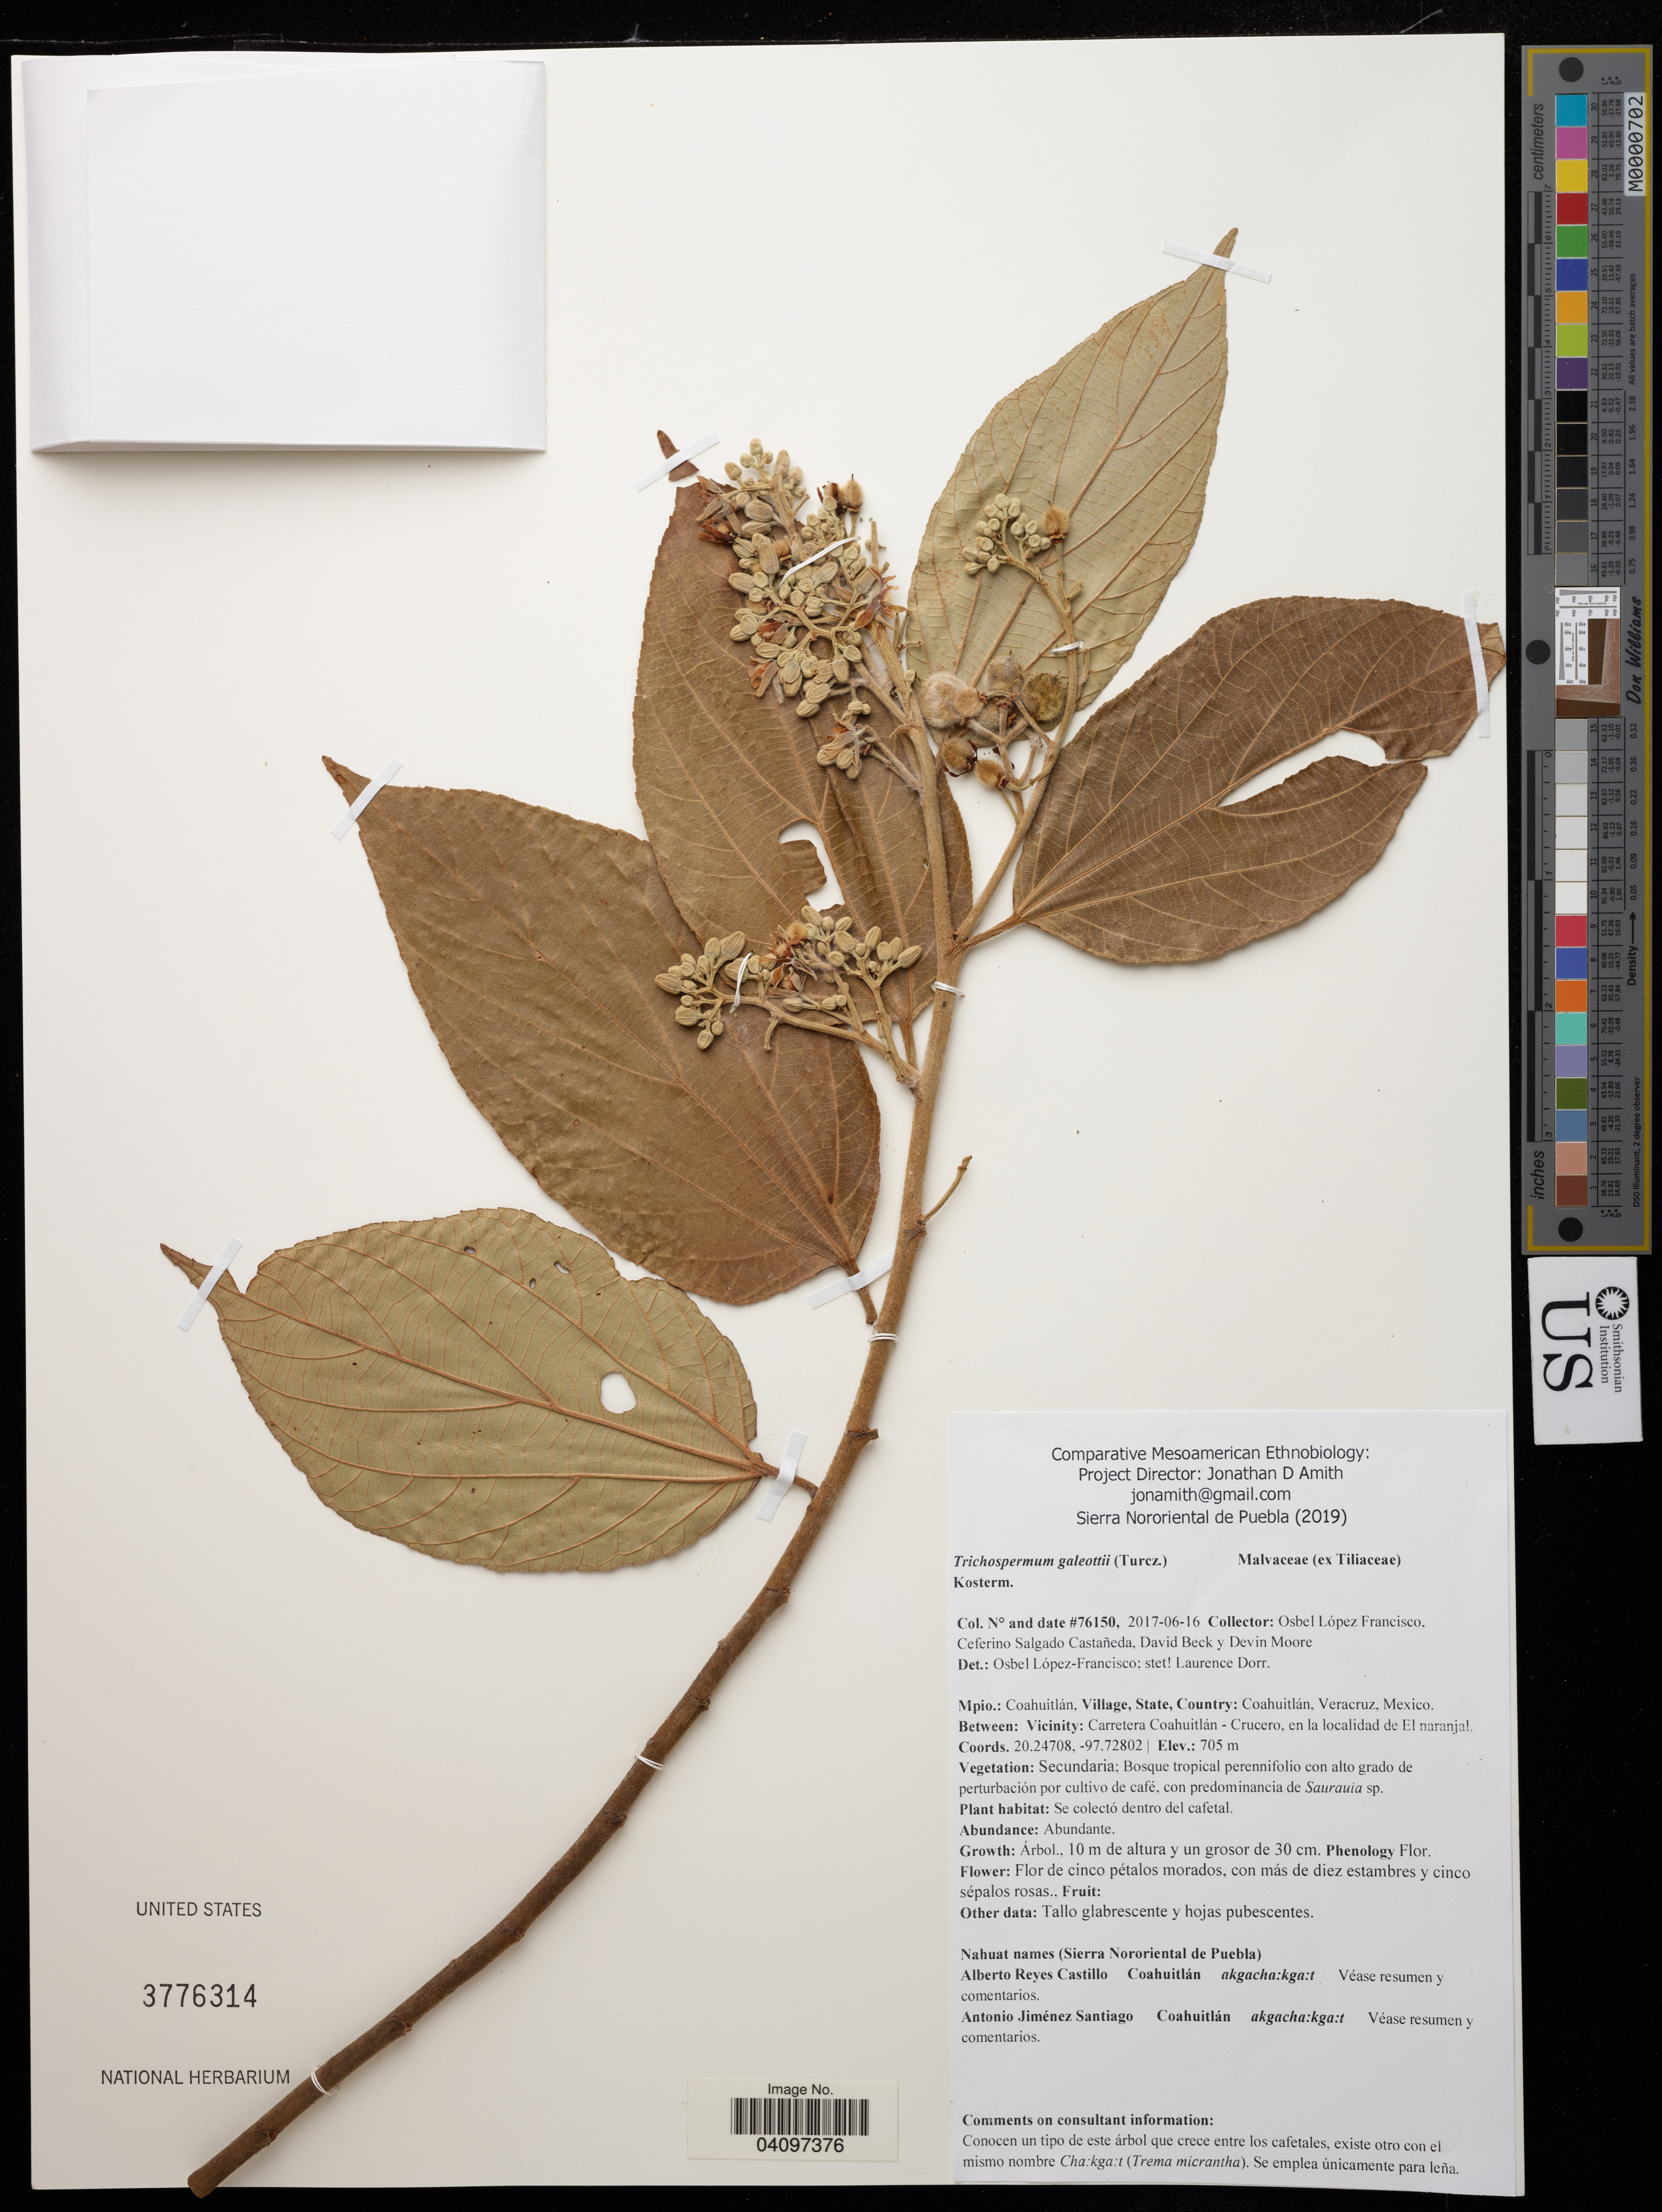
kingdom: Plantae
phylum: Tracheophyta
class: Magnoliopsida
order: Malvales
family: Malvaceae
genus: Trichospermum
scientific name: Trichospermum galeottii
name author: (Turcz.) Kosterm.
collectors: O. Lopez Francisco, C. Salgado Castañeda, D. Beck & D. Moore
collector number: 76150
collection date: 2017-06-16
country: Mexico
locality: Mpio.: Coahuitlán, Village, State, Country: Coahuitlán, Veracruz, Mexico. Between: Vicinity: Carretera Coahuitlán - Crucero, en la localidad de El naranjal.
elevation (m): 705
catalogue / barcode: US 3776314